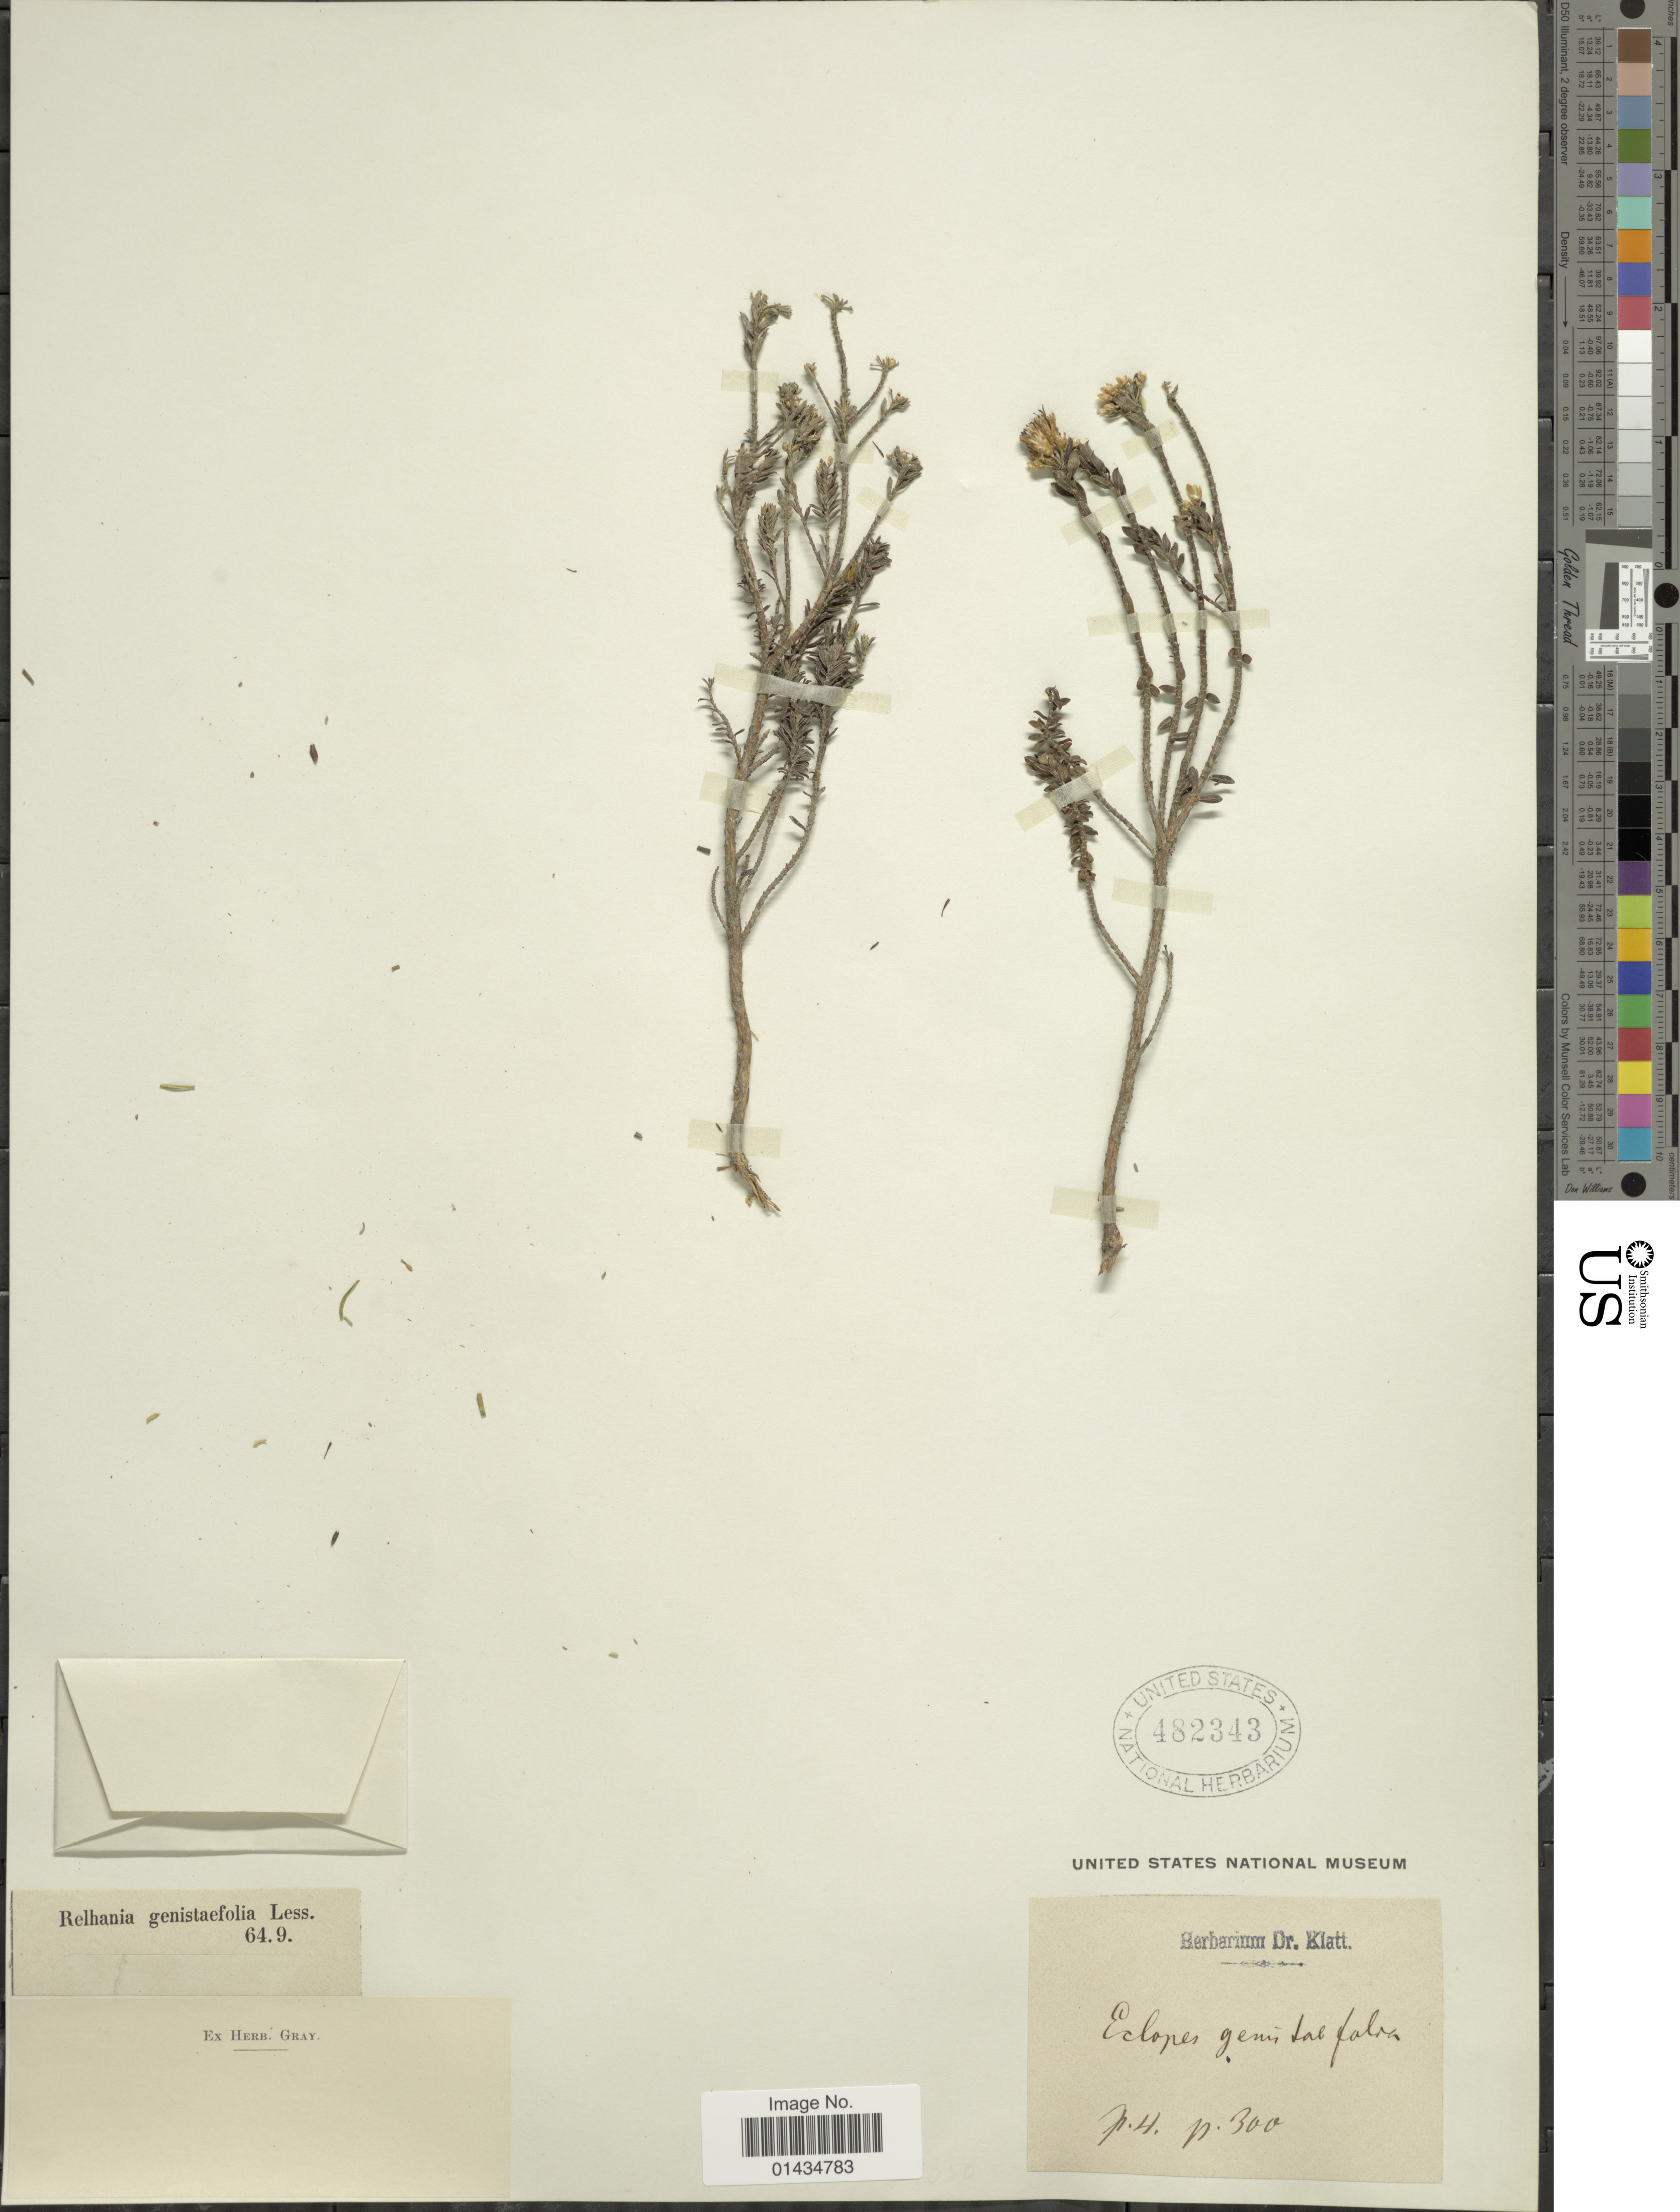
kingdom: Plantae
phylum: Tracheophyta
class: Magnoliopsida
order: Asterales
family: Asteraceae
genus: Relhania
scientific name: Relhania genistaefolia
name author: (L.) L'Hér.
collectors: ex herb. Dr. Klatt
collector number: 4?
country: South Africa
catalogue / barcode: US 482343